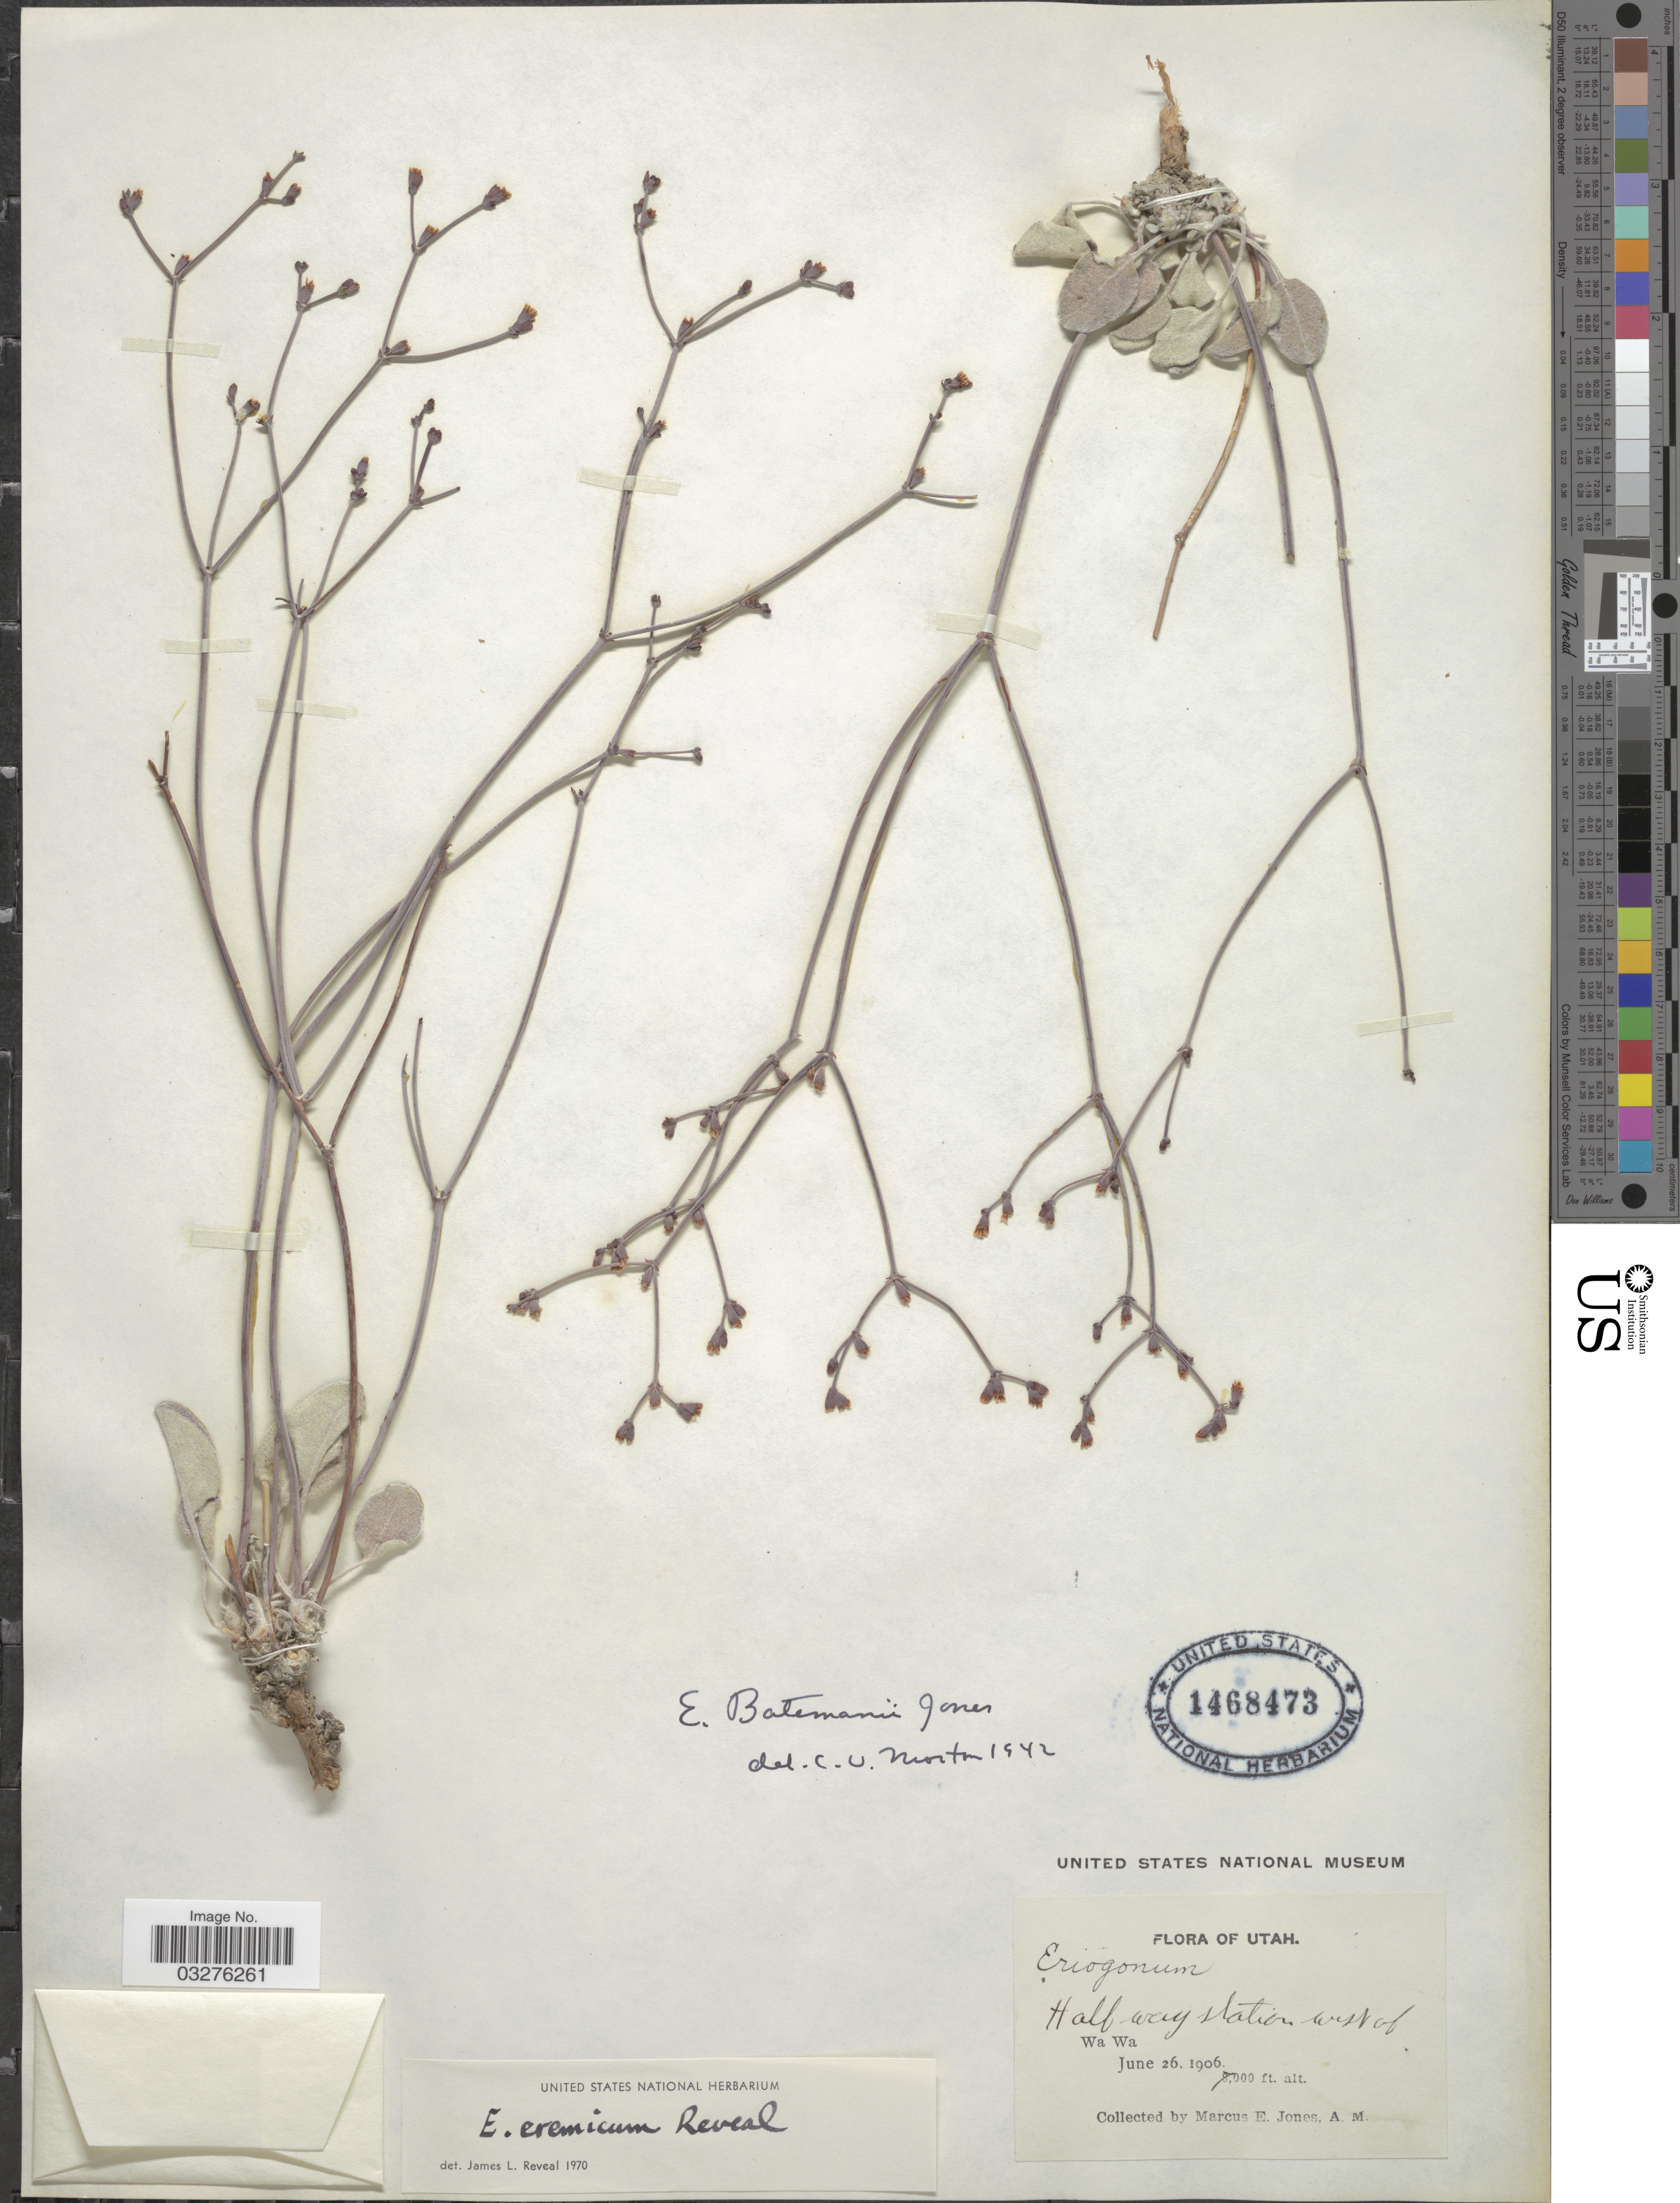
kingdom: Plantae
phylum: Tracheophyta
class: Magnoliopsida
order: Caryophyllales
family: Polygonaceae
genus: Eriogonum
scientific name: Eriogonum eremicum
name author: Reveal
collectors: M. E. Jones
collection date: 1906-06-26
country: United States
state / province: Utah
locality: Halfway station west of Wa Wa.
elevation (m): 2134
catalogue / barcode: US 1468473